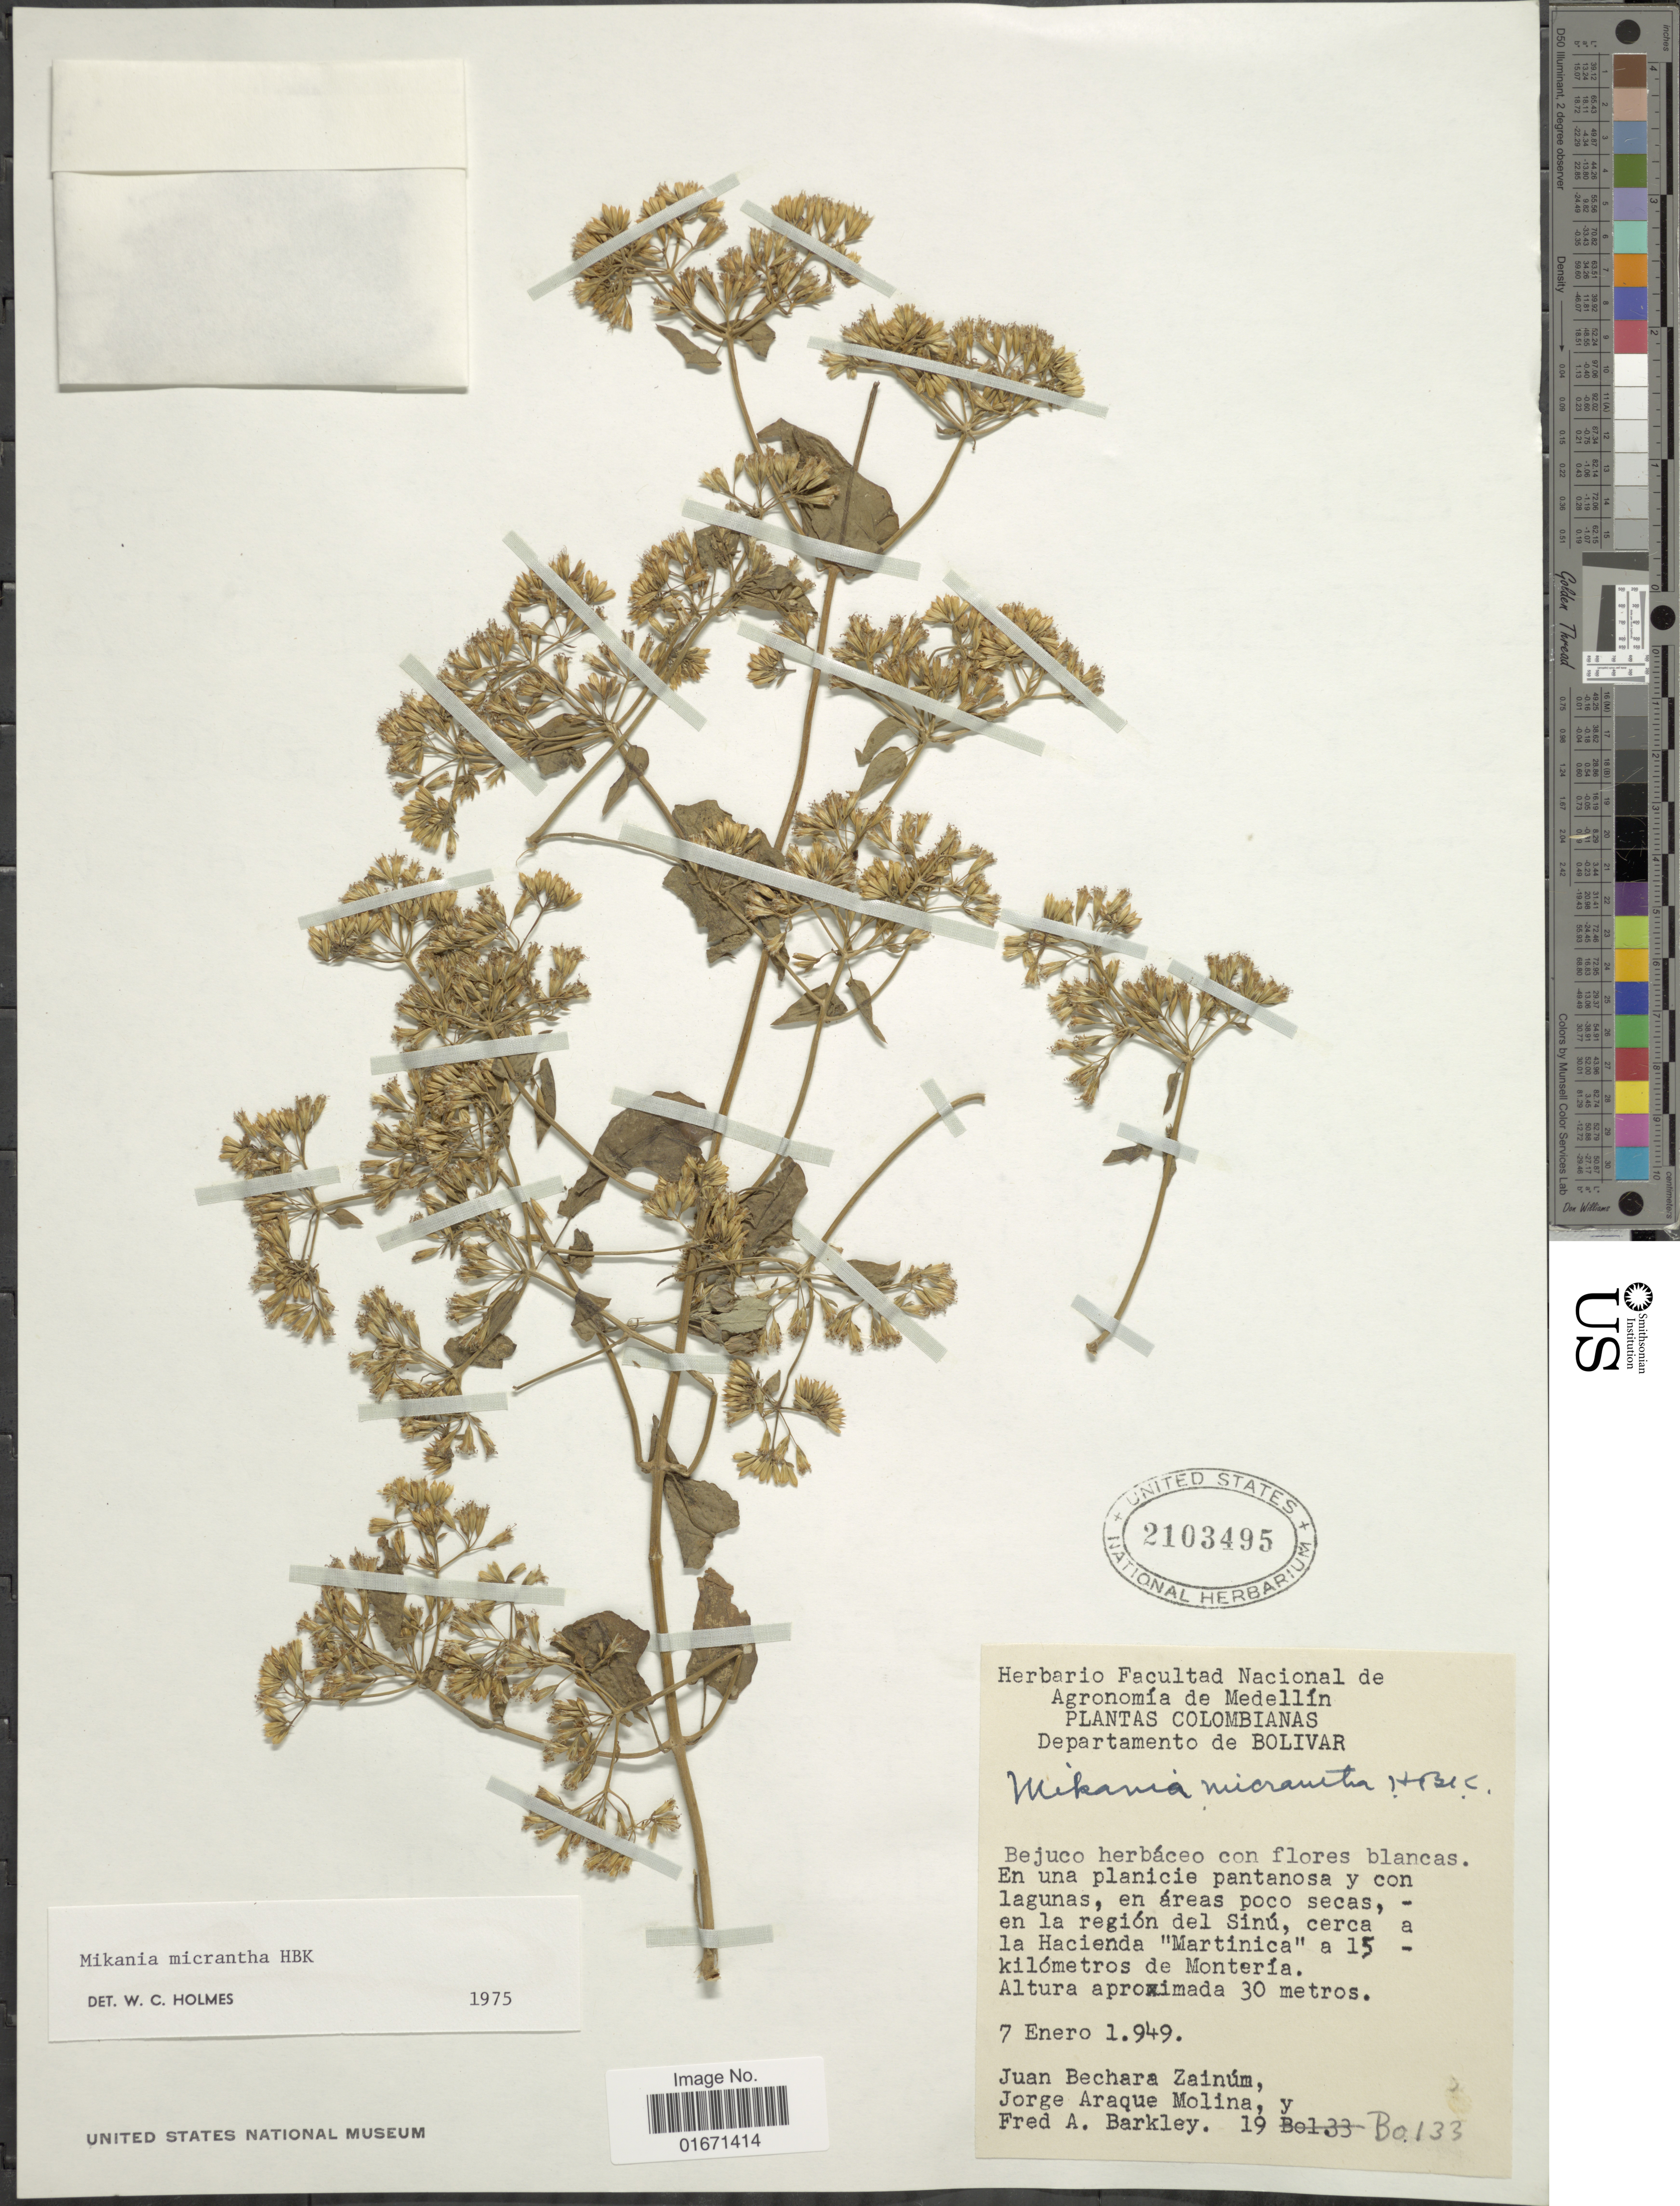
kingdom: Plantae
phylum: Tracheophyta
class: Magnoliopsida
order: Asterales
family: Asteraceae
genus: Mikania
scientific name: Mikania micrantha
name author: Kunth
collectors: J. Zainúm, J. Araque Molina & F. A. Barkley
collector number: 19Bo133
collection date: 1949-01-07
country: Colombia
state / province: Bolívar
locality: Departamento de Bolivar. En una planicie pantanosa y con lagunas, en áreas poco secas, en la región del Sinú, carca a la Hacienda "Martinica" a 15 kilómetros de Montería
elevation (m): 30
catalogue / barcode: US 2103495